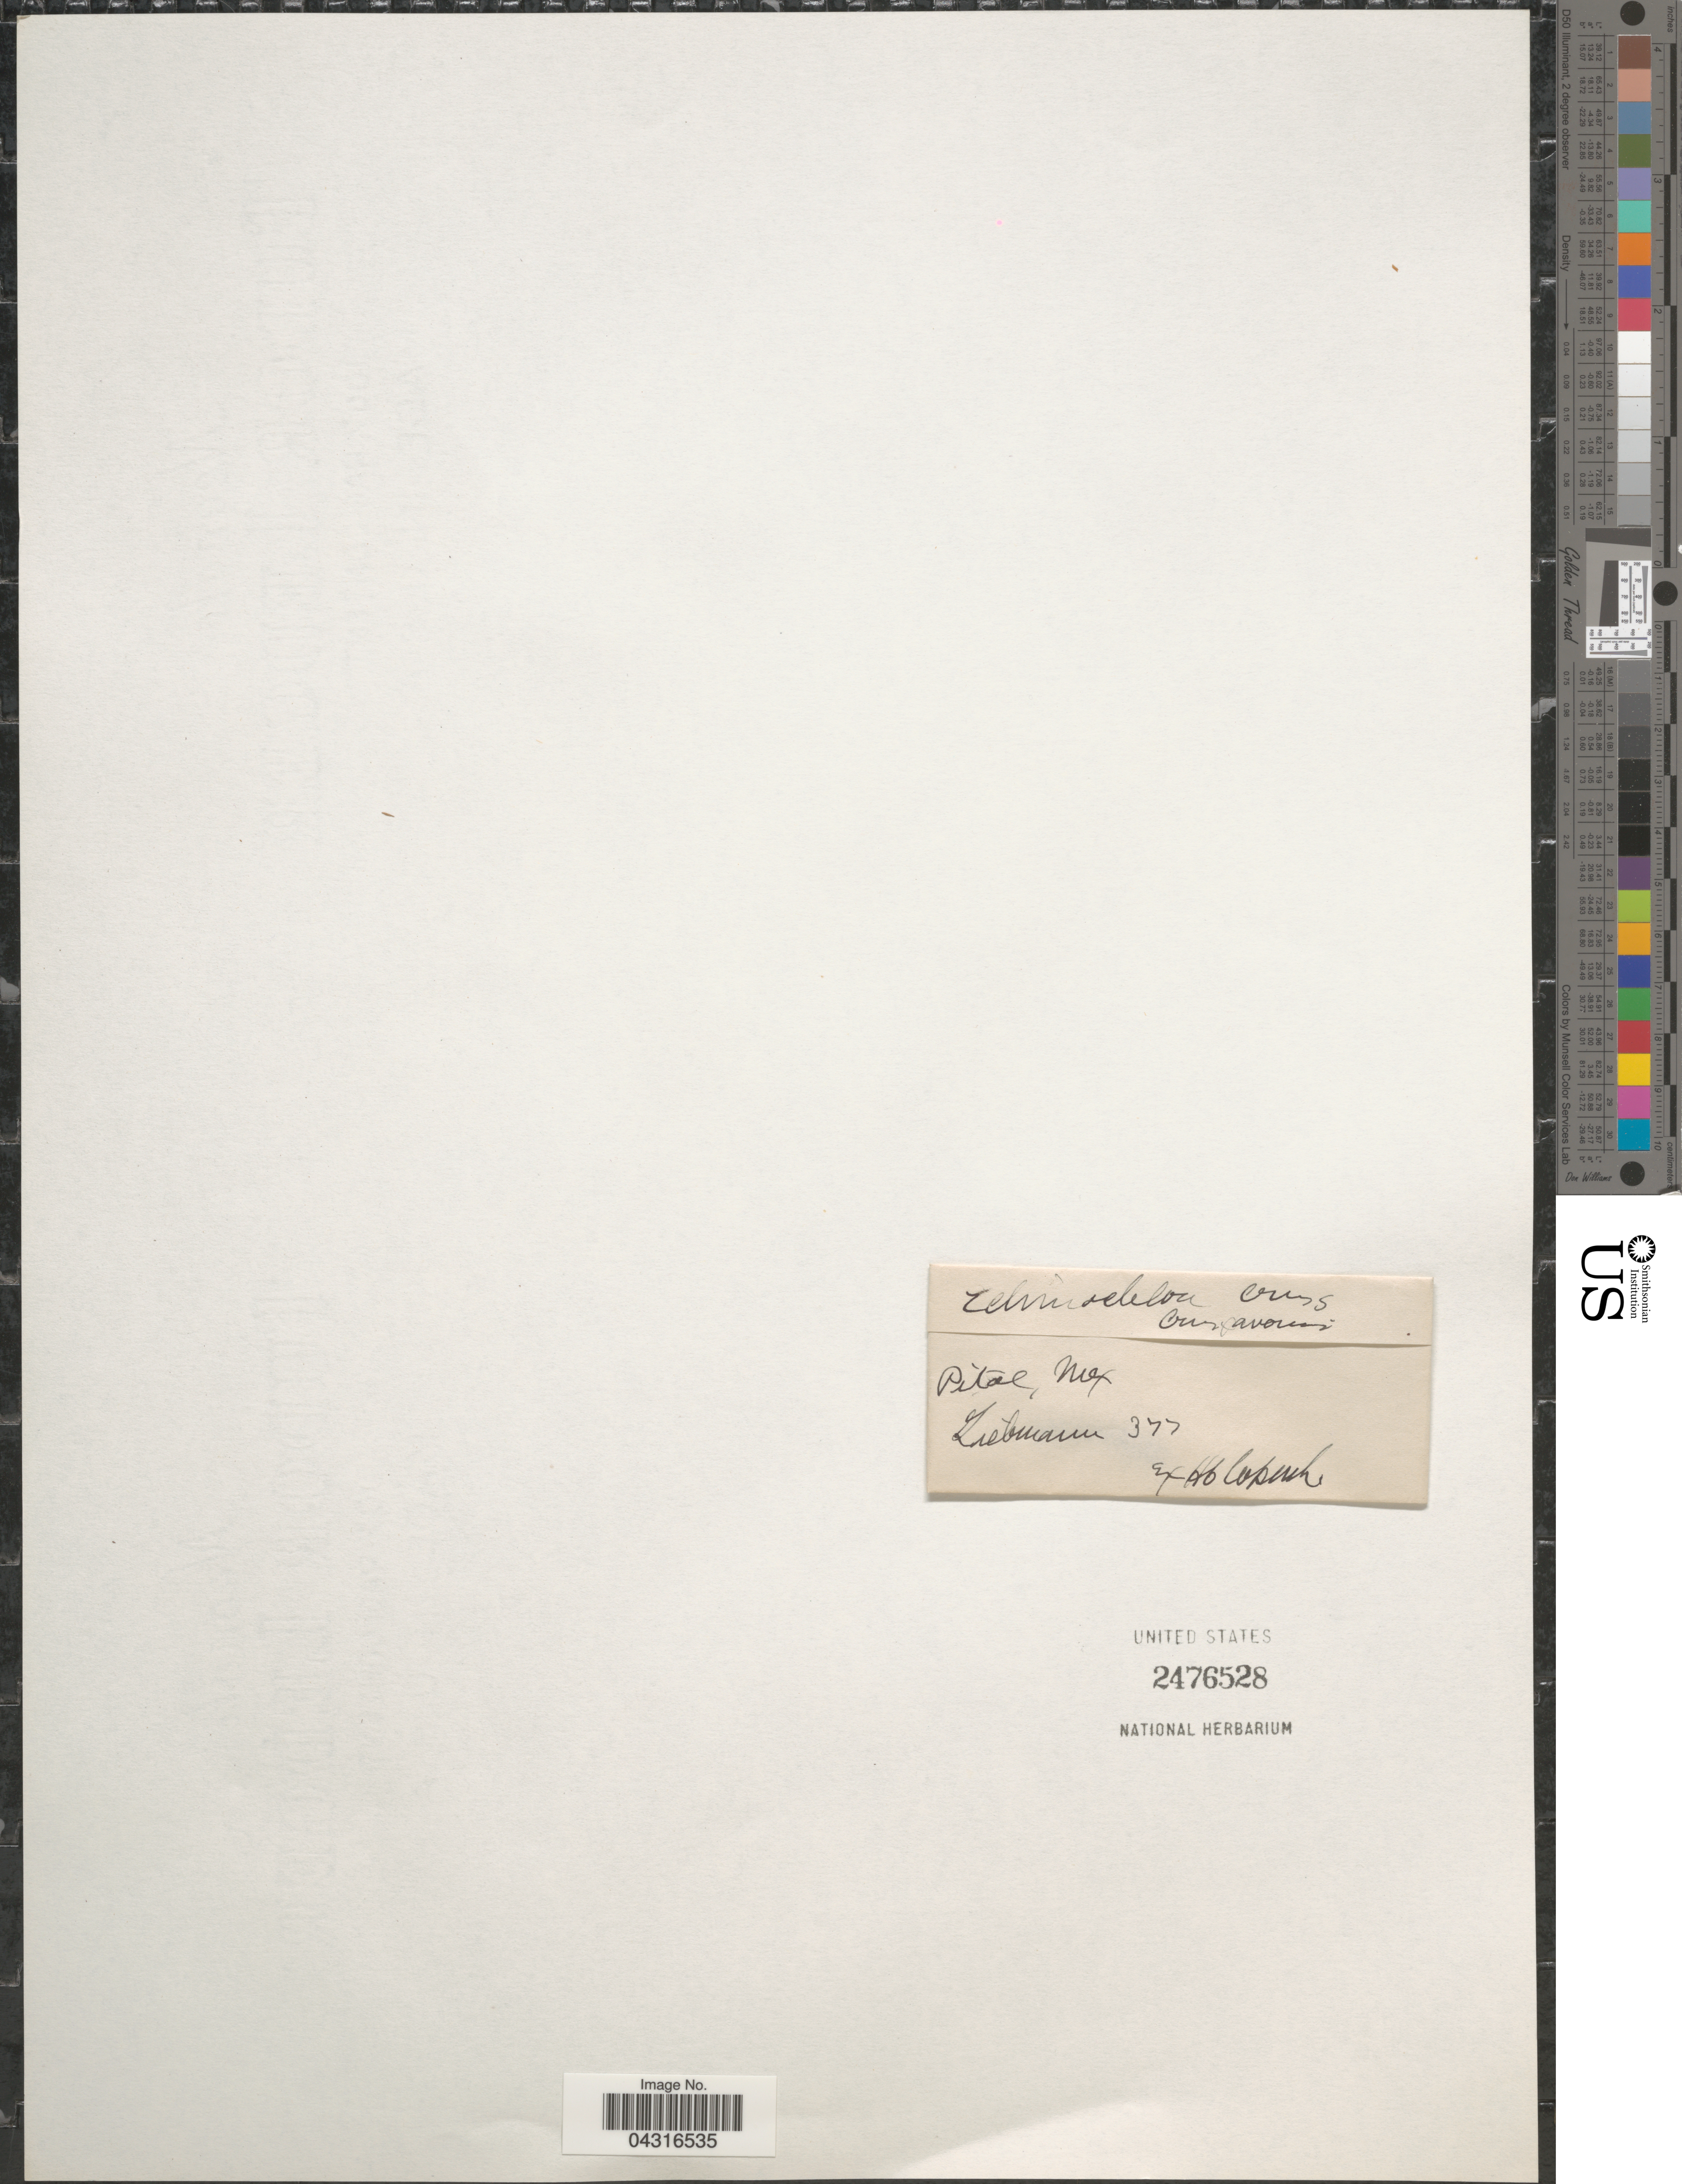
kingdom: Plantae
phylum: Tracheophyta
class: Liliopsida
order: Poales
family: Poaceae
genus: Echinochloa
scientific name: Echinochloa crus-pavonis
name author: (Kunth) Schult.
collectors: Liebmann, --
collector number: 377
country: Mexico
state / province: México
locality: Pital.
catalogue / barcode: US 2476528